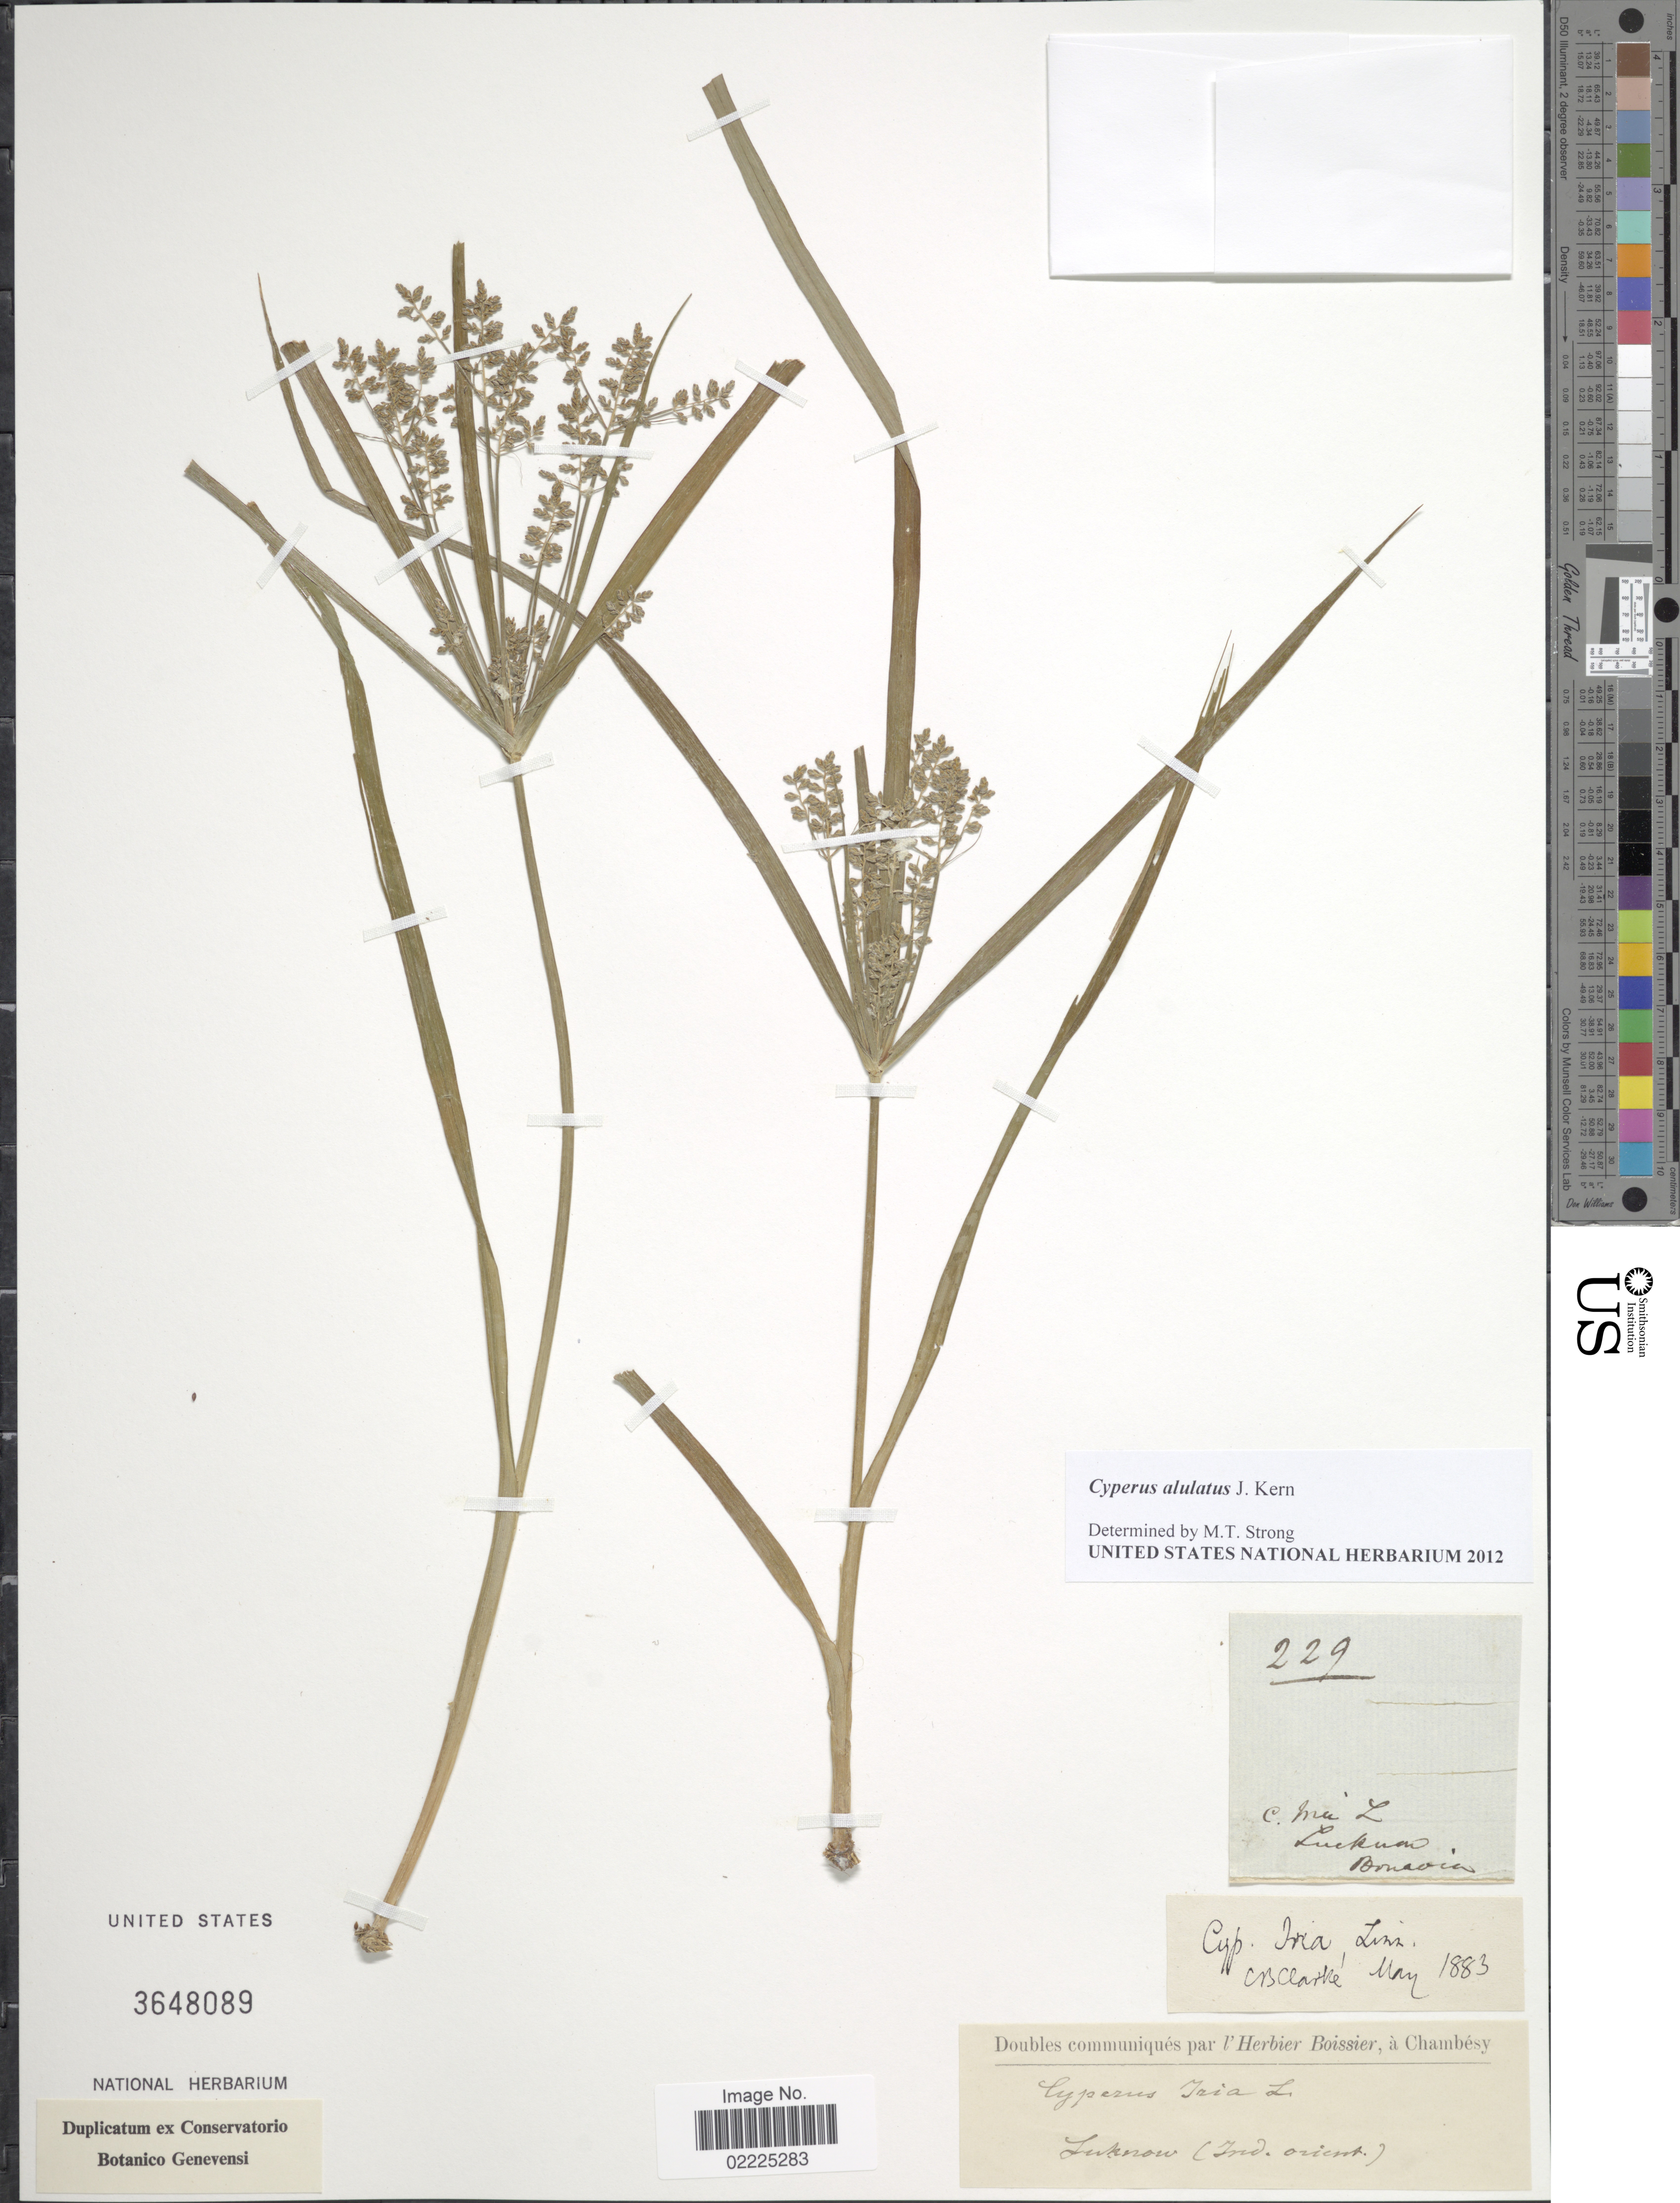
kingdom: Plantae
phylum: Tracheophyta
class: Liliopsida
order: Poales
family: Cyperaceae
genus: Cyperus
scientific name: Cyperus alulatus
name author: J. Kern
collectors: C. B. Clarke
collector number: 229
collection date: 1883-05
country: India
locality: Lucknow (Ind, Orient)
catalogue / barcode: US 3648089